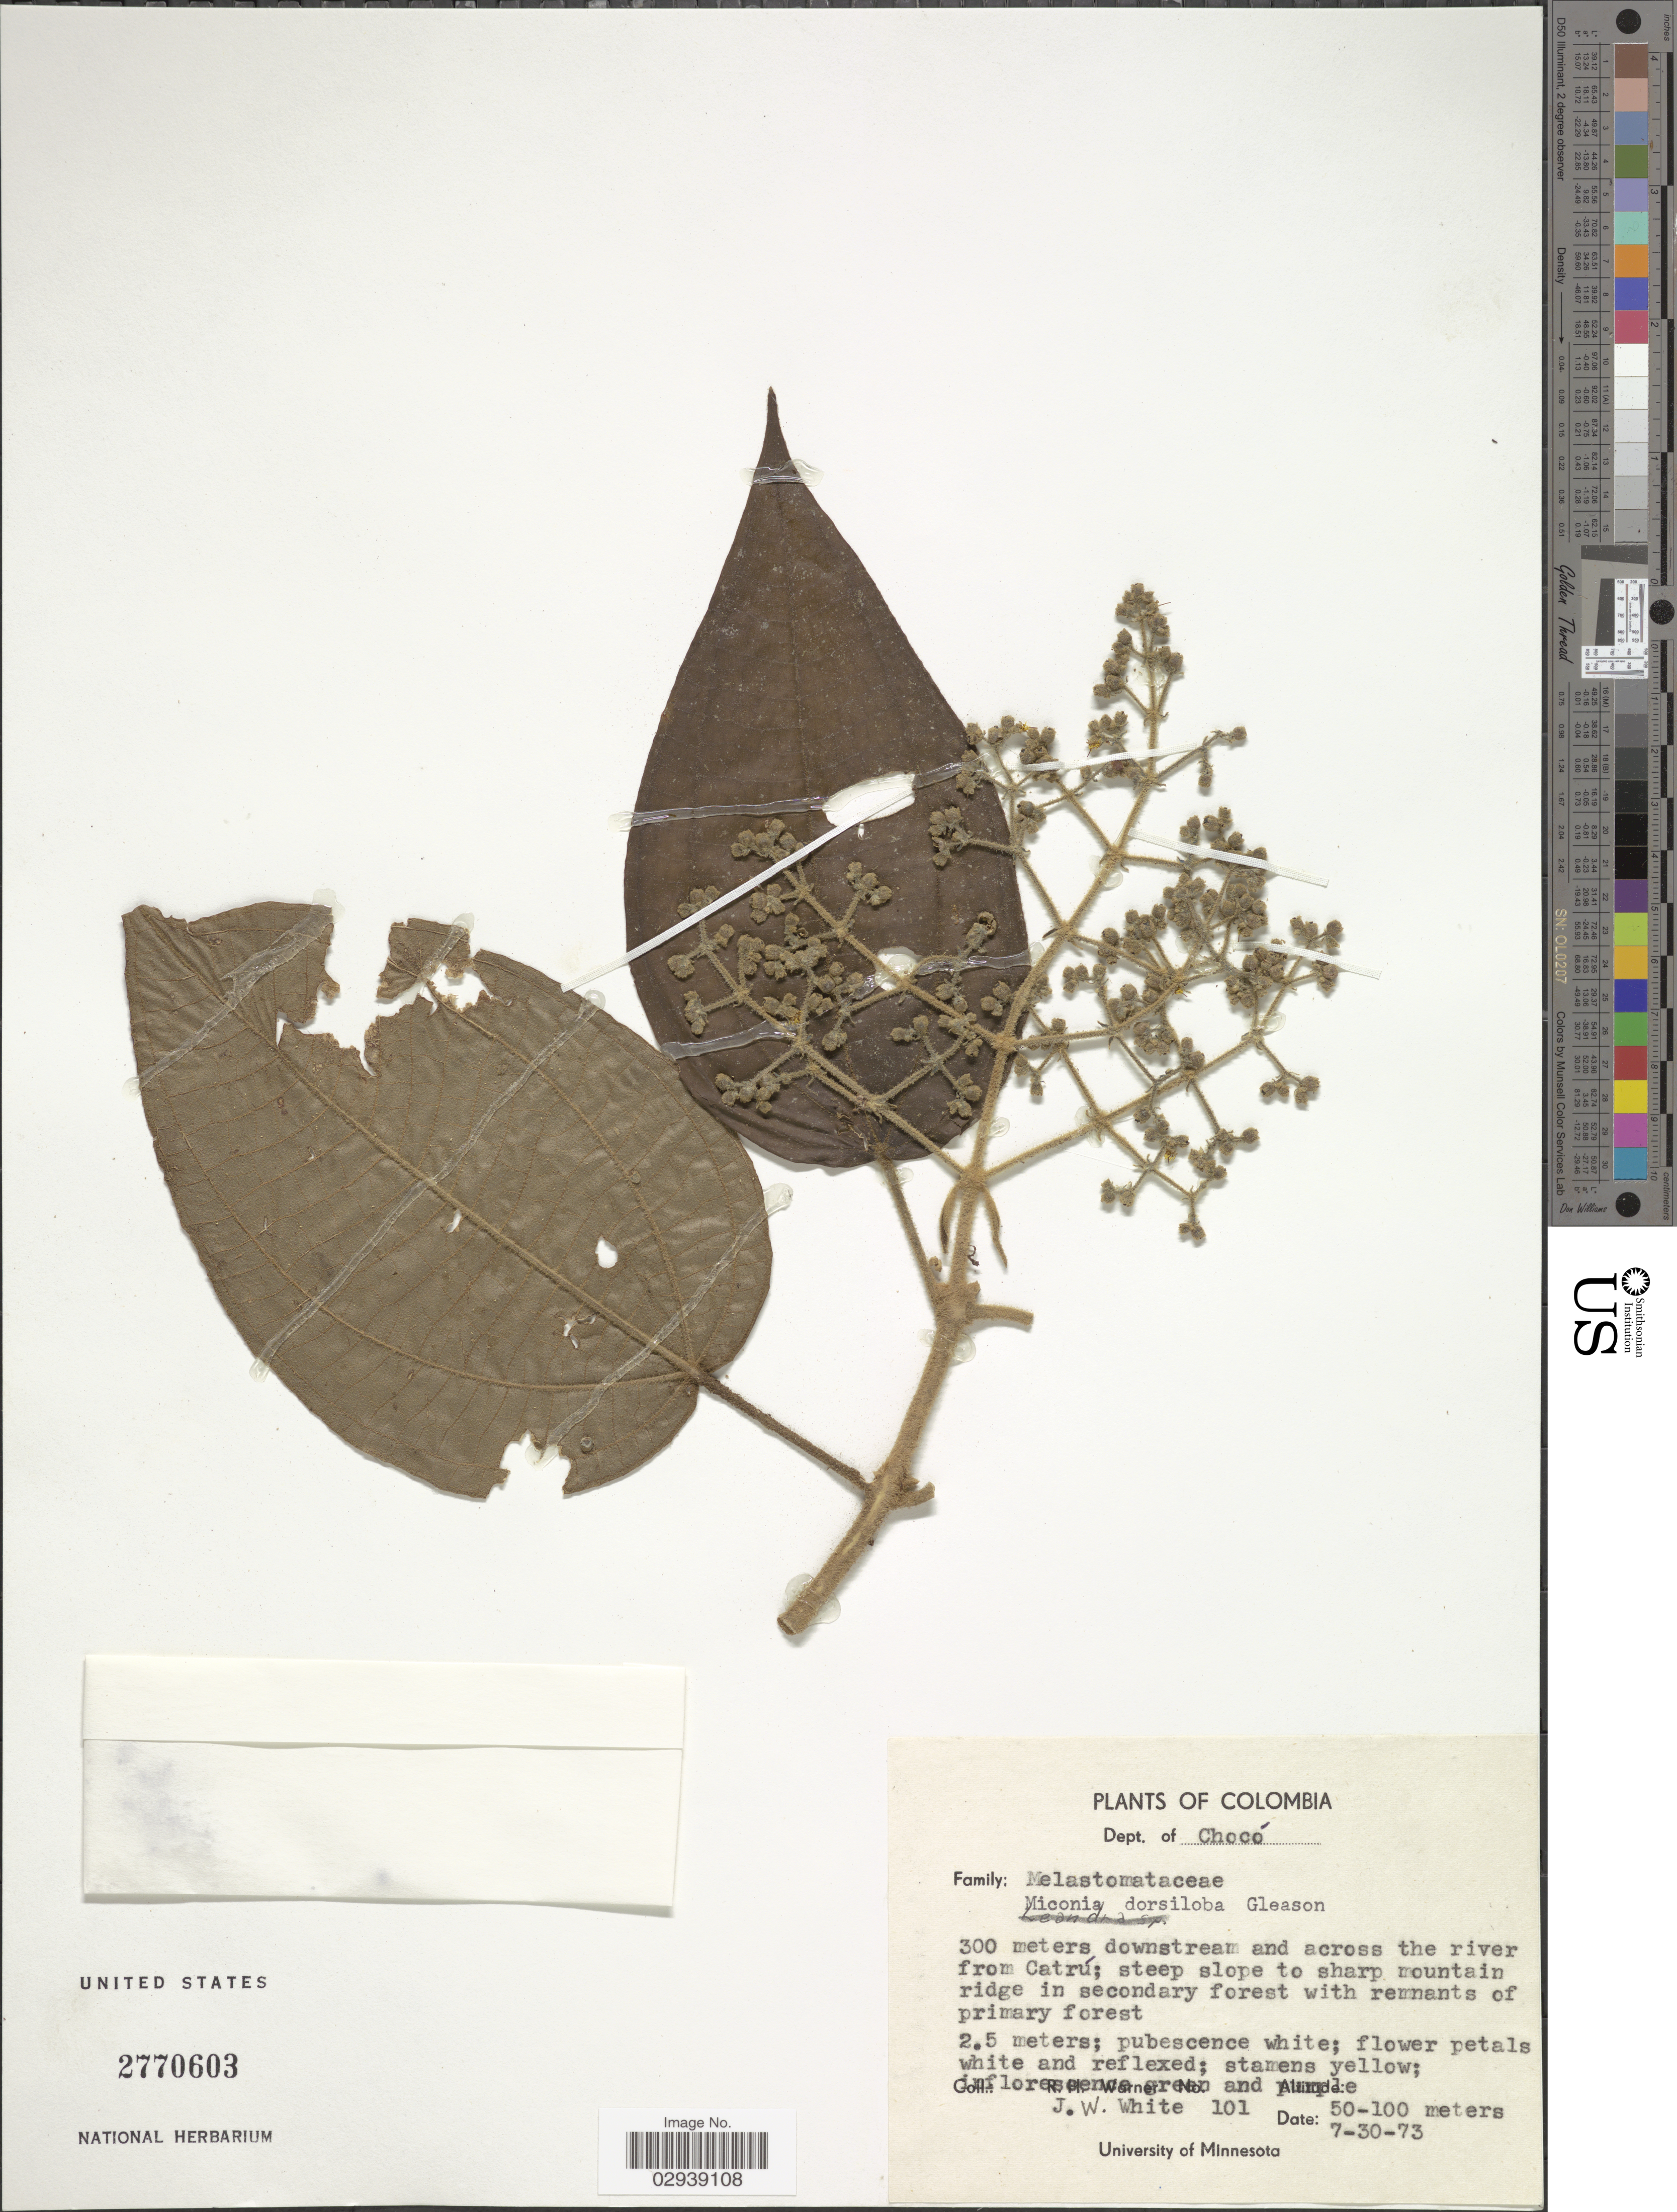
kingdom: Plantae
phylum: Tracheophyta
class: Magnoliopsida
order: Myrtales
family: Melastomataceae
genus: Miconia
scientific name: Miconia dorsiloba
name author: Gleason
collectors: J. W. White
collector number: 101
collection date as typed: Transcribed d/m/y: 30/7/73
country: Colombia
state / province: Chocó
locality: Dept. Chocó, 300 meters downstream and across the river from Catrú; steep slope to sharp mountain ridge.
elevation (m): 50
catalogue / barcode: US 2770603